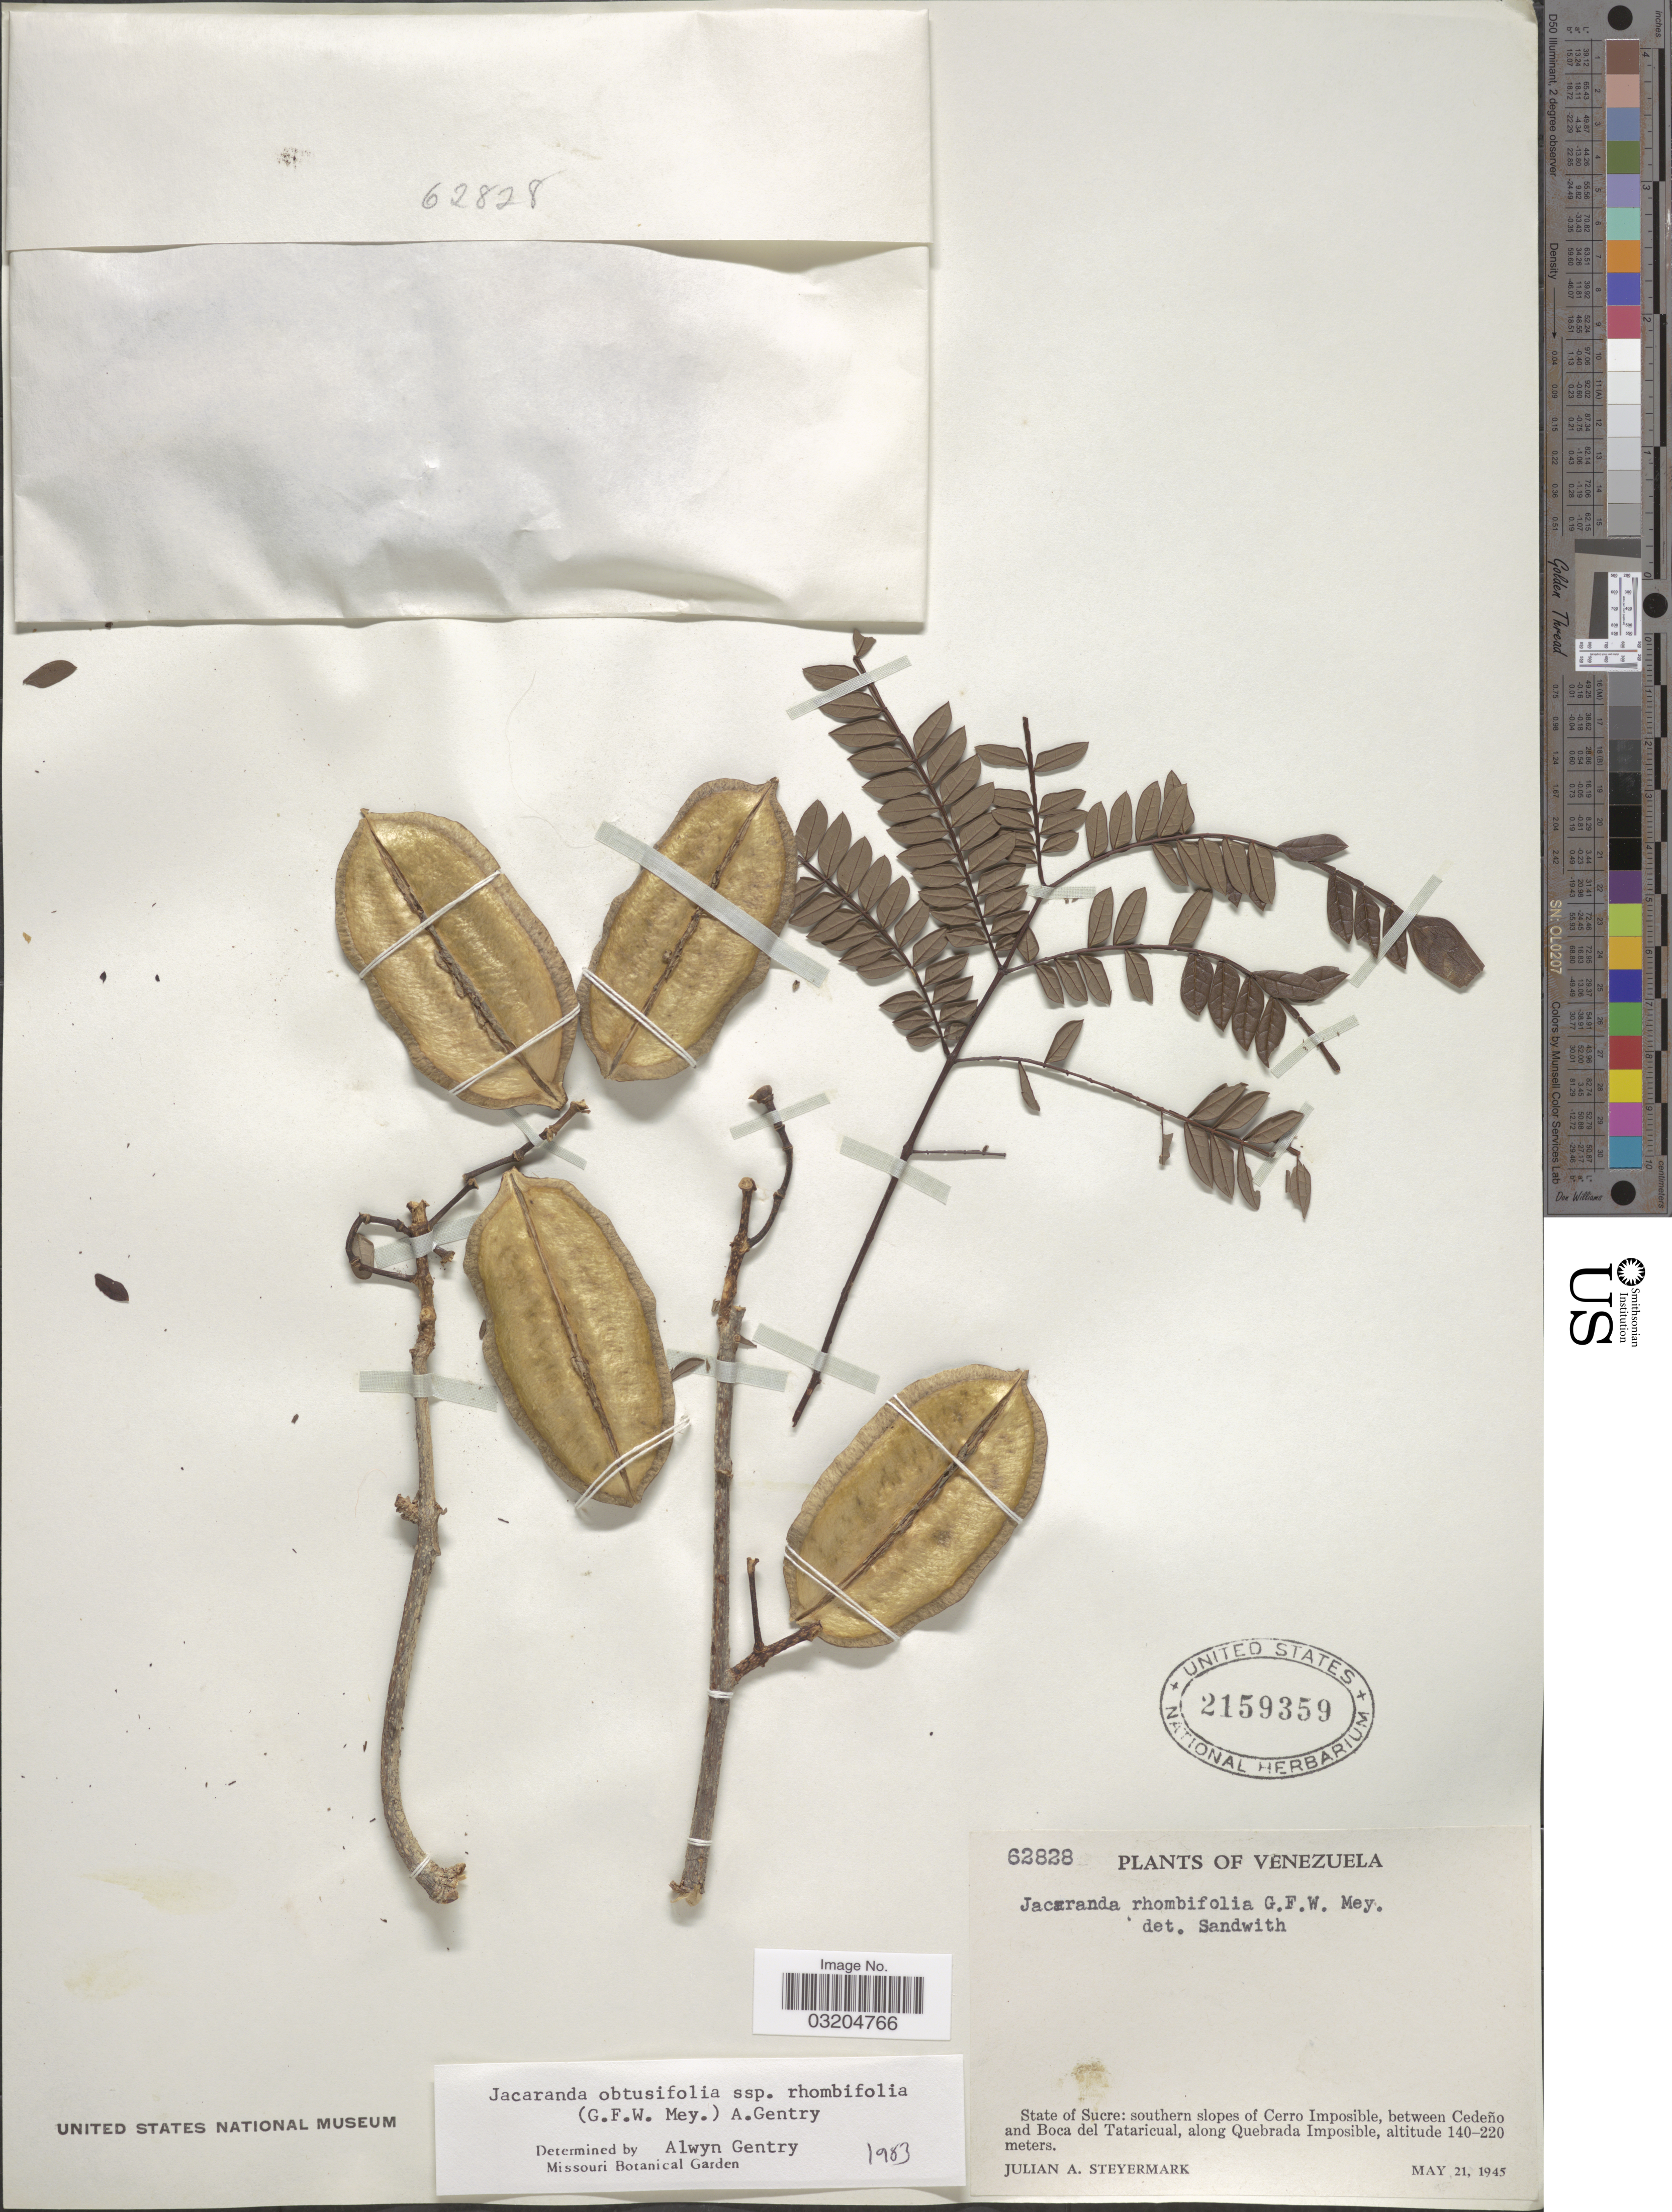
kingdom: Plantae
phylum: Tracheophyta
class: Magnoliopsida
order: Lamiales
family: Bignoniaceae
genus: Jacaranda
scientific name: Jacaranda obtusifolia subsp. rhombifolia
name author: (G. Mey.) A.H. Gentry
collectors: J. Steyermark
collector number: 62828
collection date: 1945-05-21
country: Venezuela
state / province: Sucre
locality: Southern slopes of Cerro Imposible, between Cedeño and Boca del Tataricual, along Quebrada Imposible.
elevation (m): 140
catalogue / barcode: US 2159359